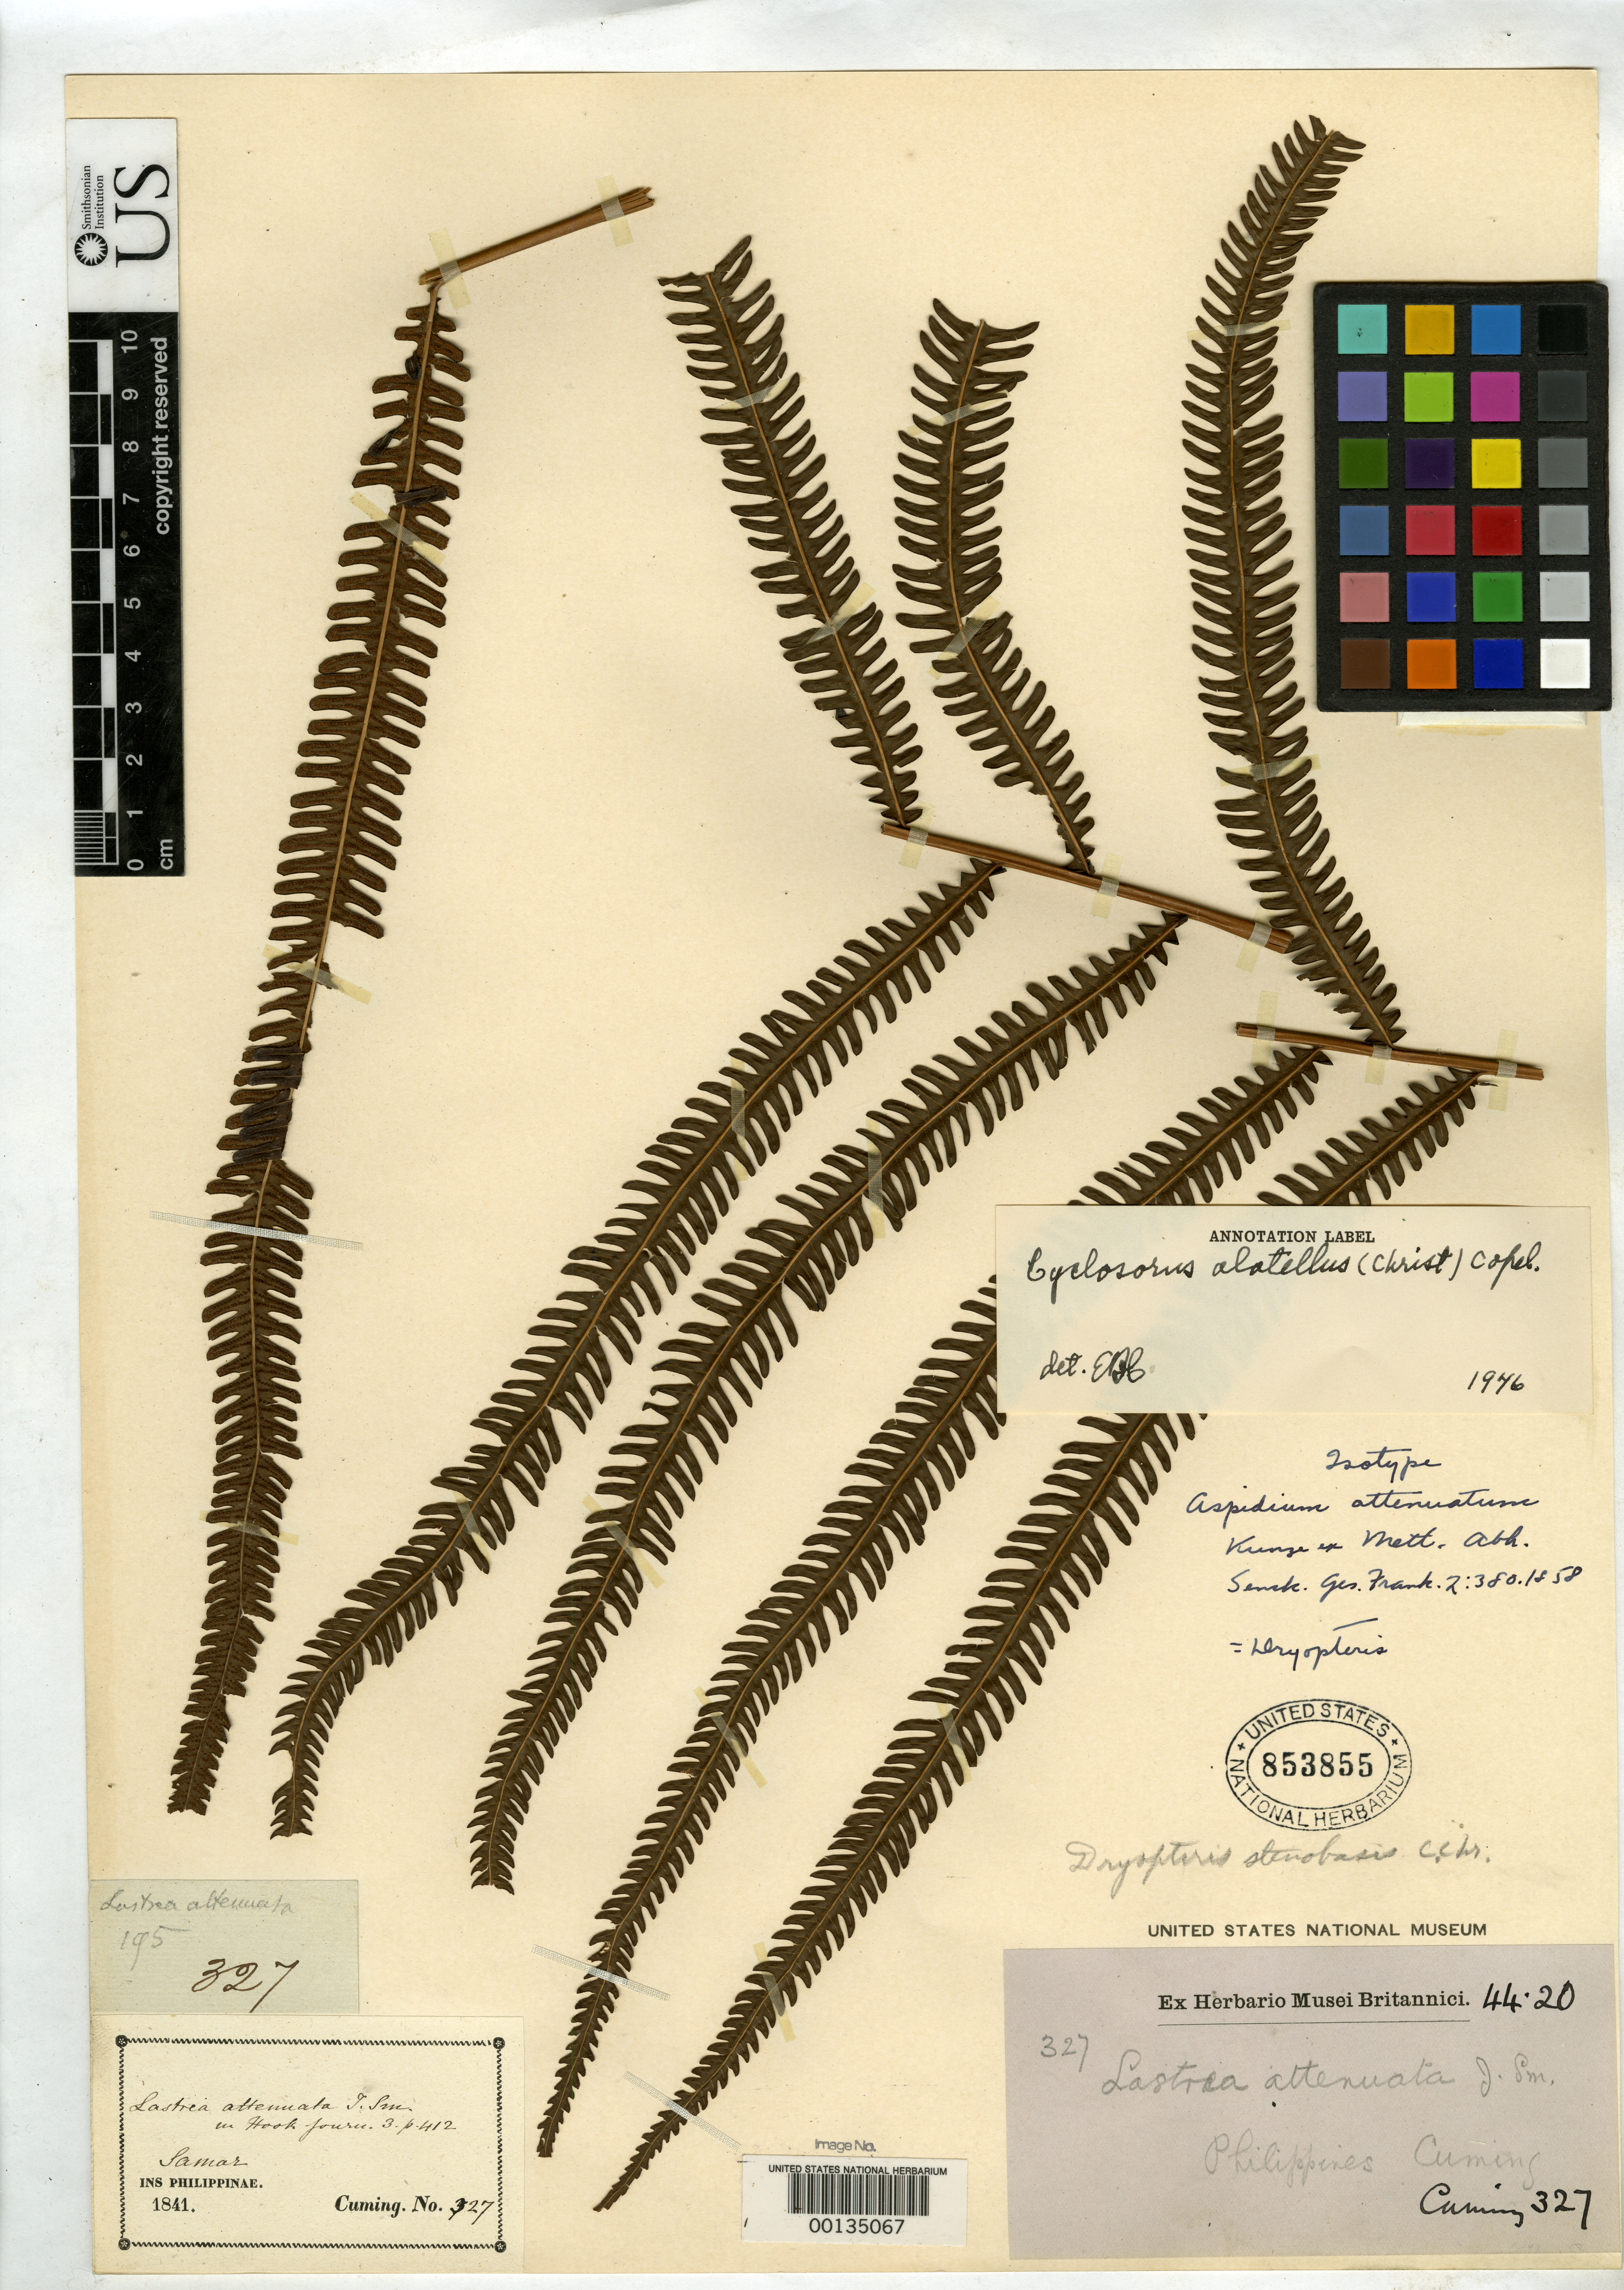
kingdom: Plantae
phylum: Tracheophyta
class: Polypodiopsida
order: Polypodiales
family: Tectariaceae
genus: Aspidium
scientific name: Aspidium attenuatum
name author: Kunze ex Mett.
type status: Type Collection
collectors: H. Cuming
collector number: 327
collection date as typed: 1841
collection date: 1841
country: Philippines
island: Samar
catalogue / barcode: US 853855